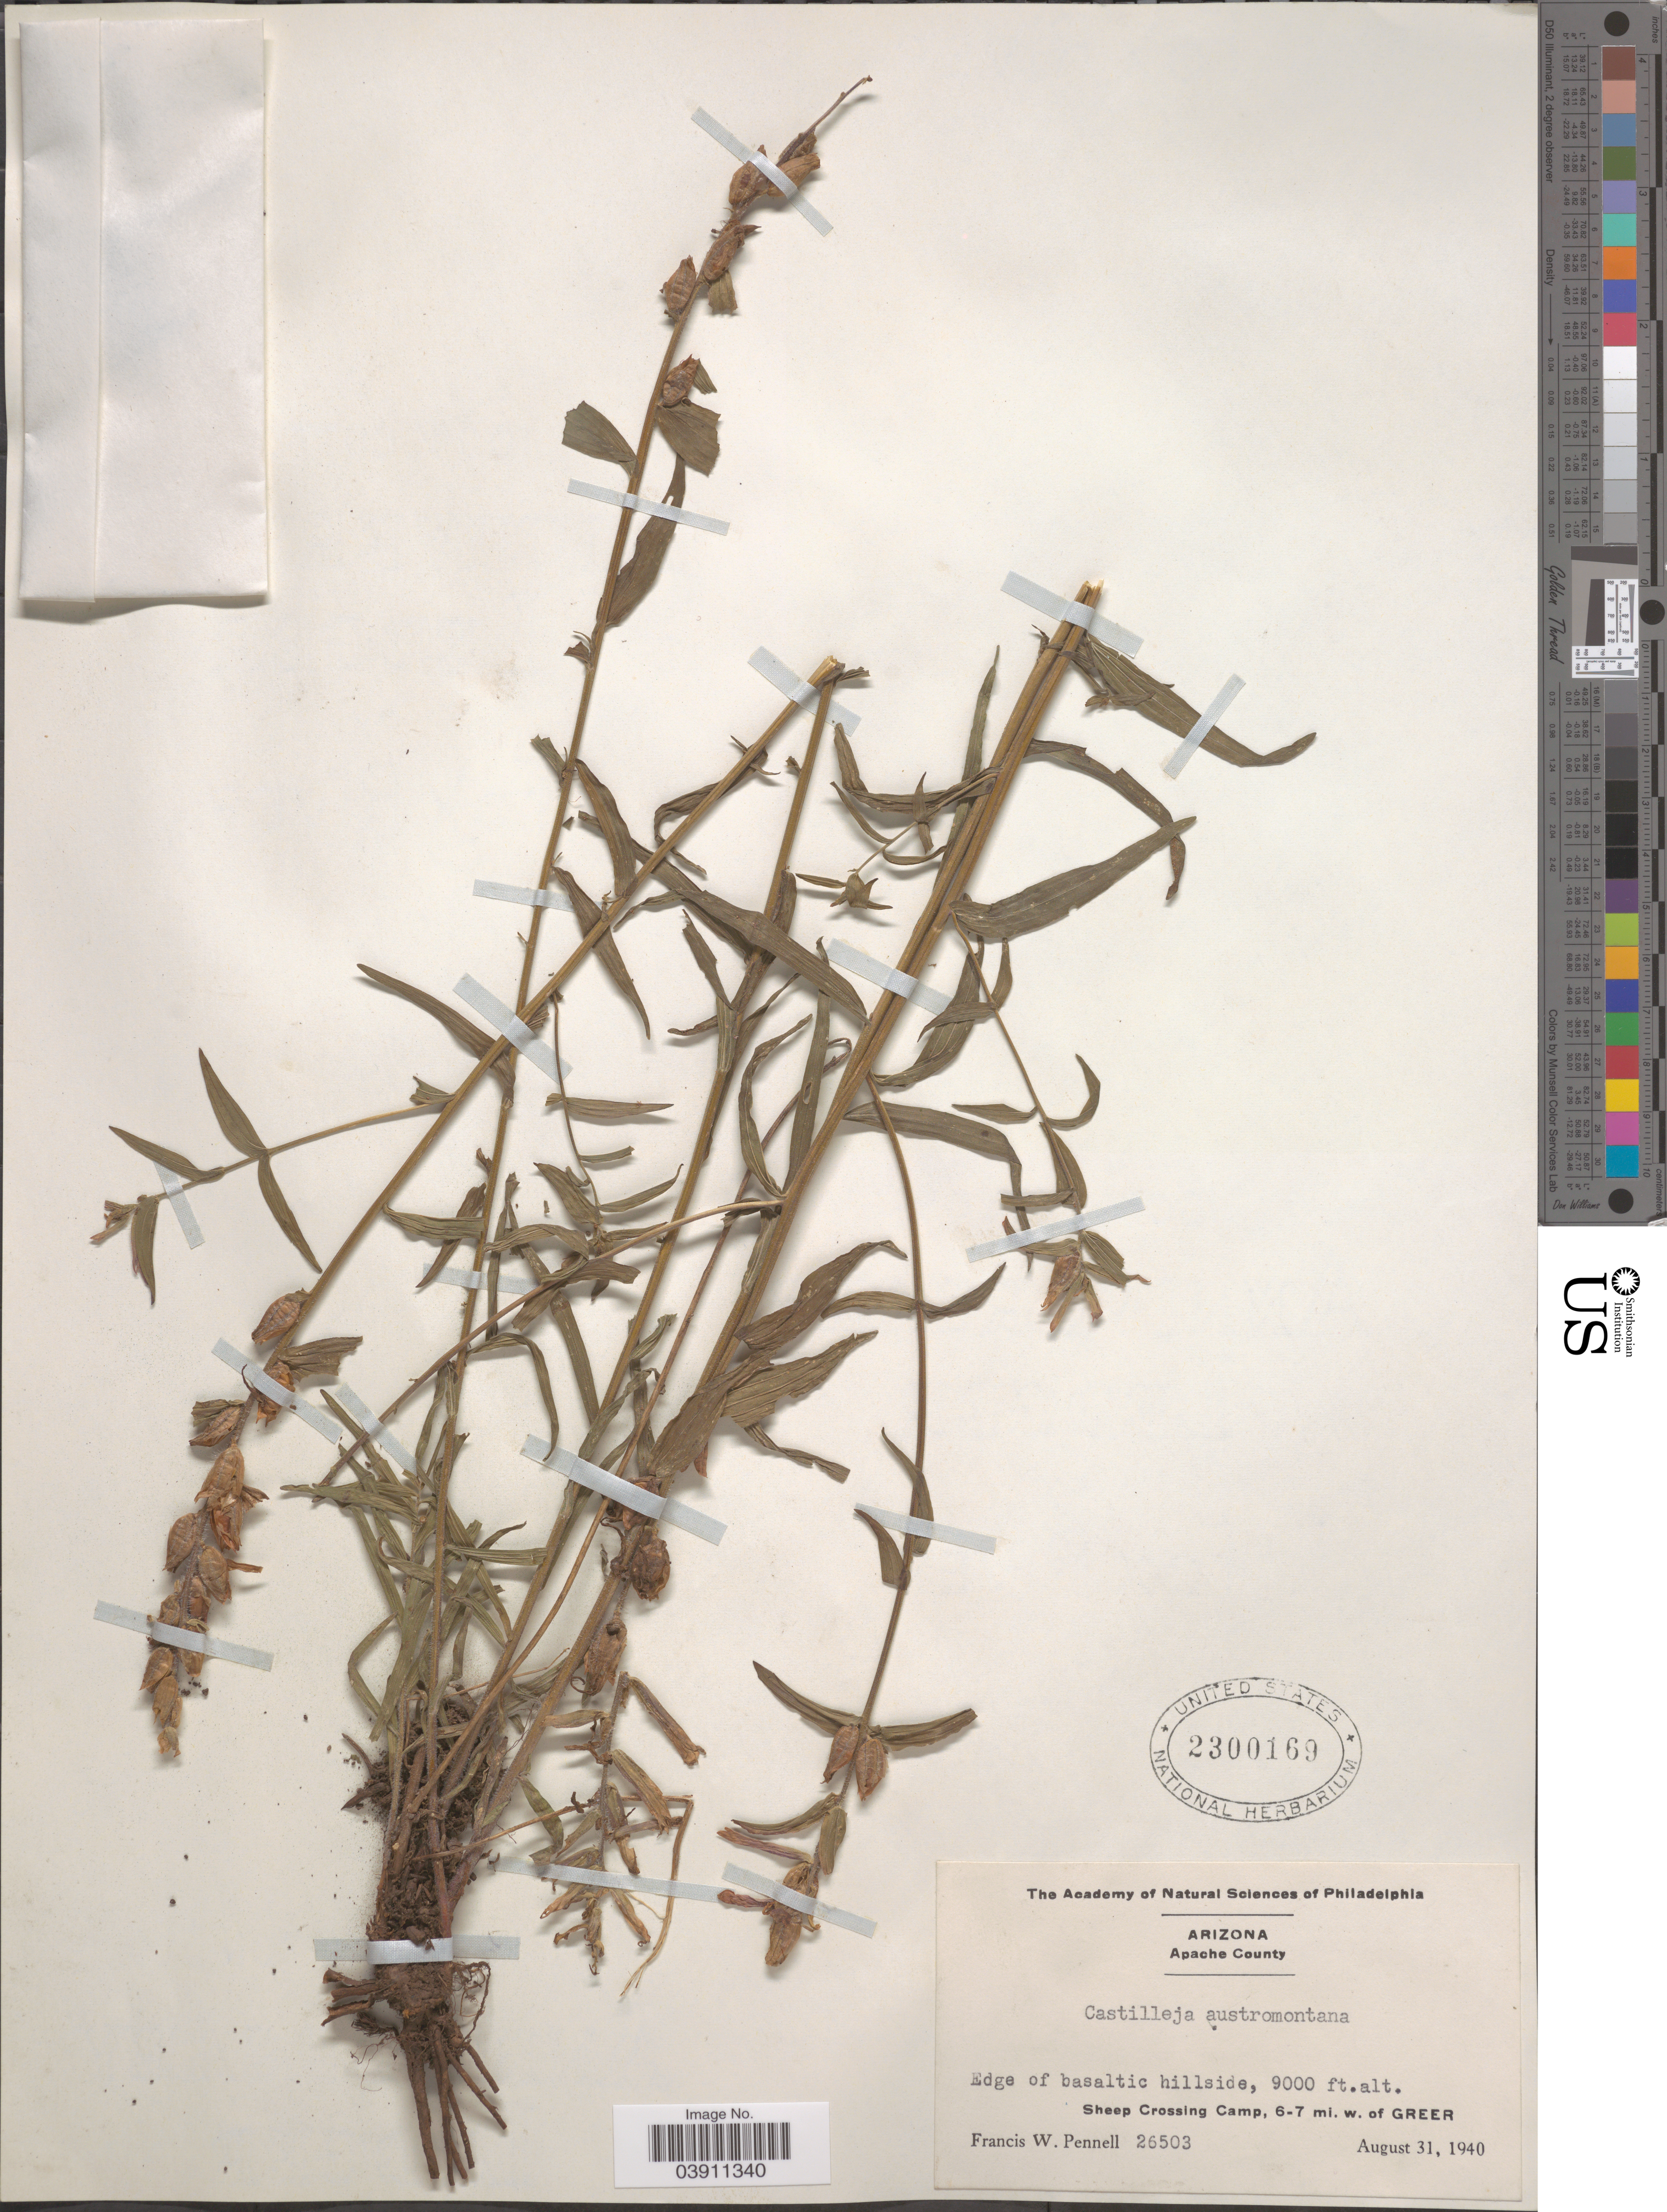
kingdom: Plantae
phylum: Tracheophyta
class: Magnoliopsida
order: Lamiales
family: Orobanchaceae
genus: Castilleja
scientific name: Castilleja austromontana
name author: Standl. & Blumer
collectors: F. W. Pennell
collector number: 26503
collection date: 1940-08-31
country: United States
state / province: Arizona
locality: Apache County. Edge of basaltic hillside. Sheep Crossing Camp, 6-7 mi. w. of Greer.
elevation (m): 2743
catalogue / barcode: US 2300169